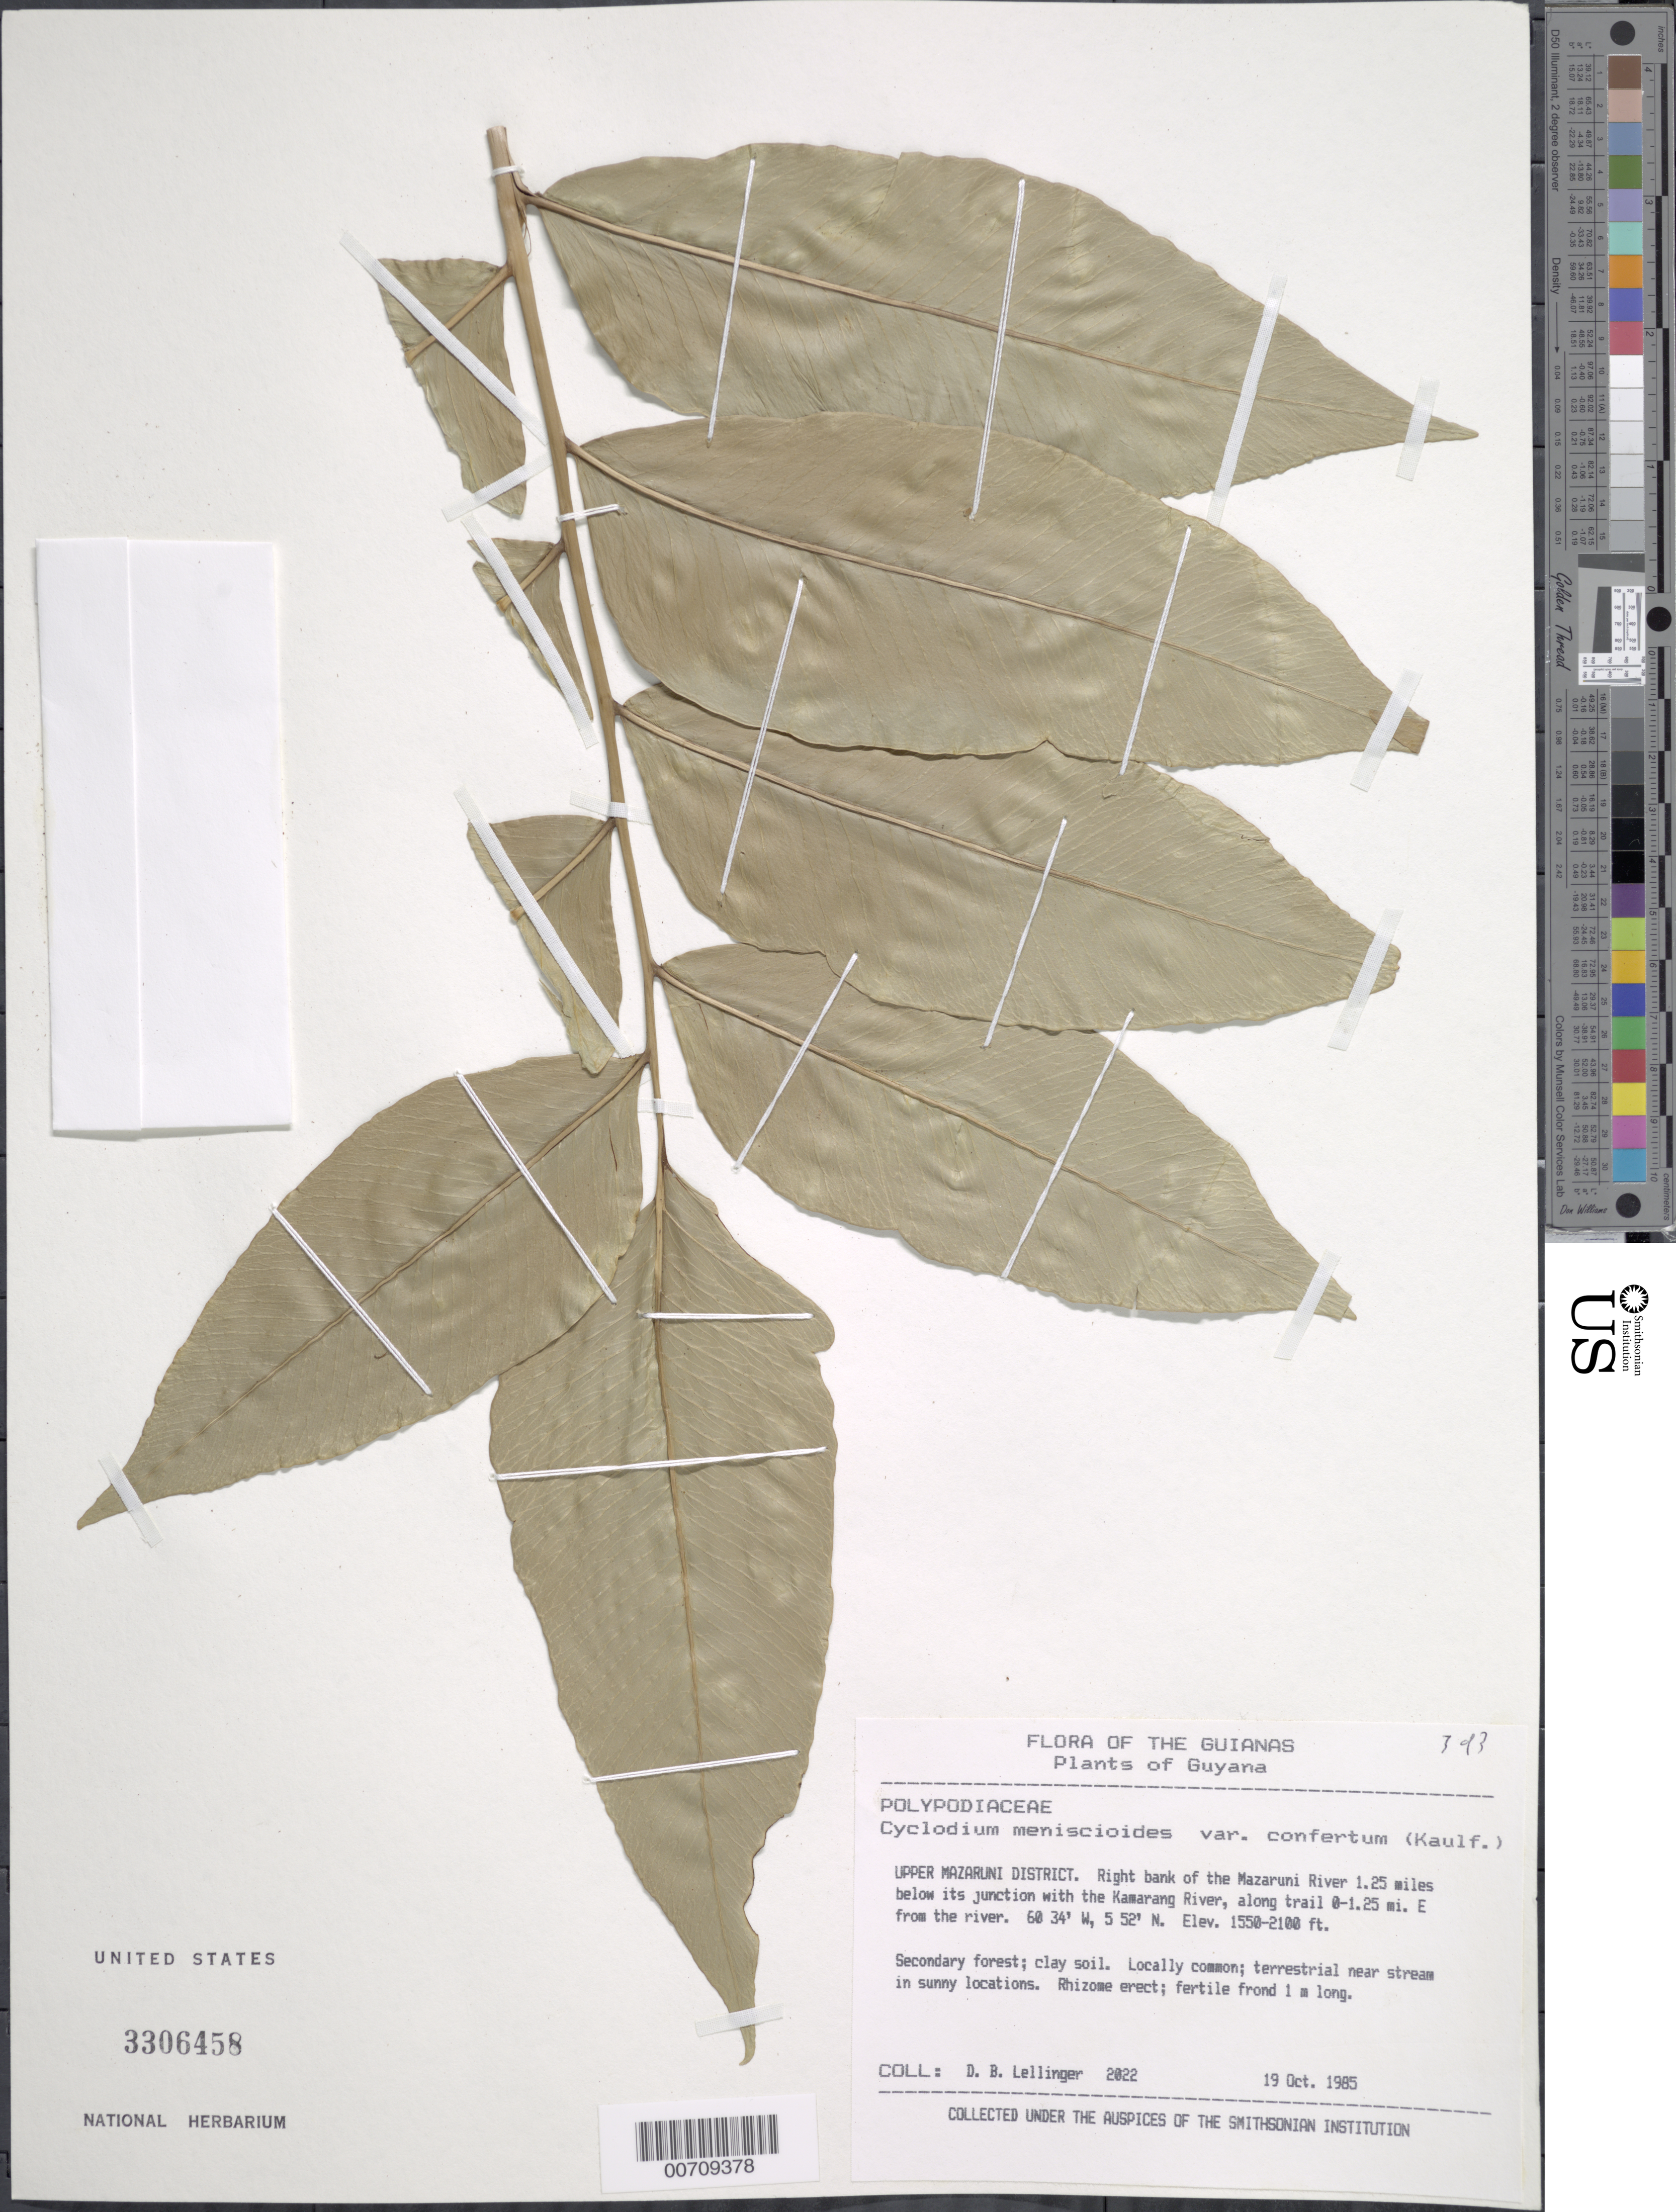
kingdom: Plantae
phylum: Tracheophyta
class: Polypodiopsida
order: Polypodiales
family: Dryopteridaceae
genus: Cyclodium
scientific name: Cyclodium meniscioides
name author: (Willd.) C. Presl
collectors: D. B. Lellinger & H. Robinson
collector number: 2022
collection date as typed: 19 October 1985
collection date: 1985-10-19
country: Guyana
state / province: Cuyuni-Mazaruni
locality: Along trail 0-2 km E from right bank Mazaruni R., 2 km below junction with Kamarang R.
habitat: Secondary forest, clay soil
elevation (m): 465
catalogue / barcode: US 3306458